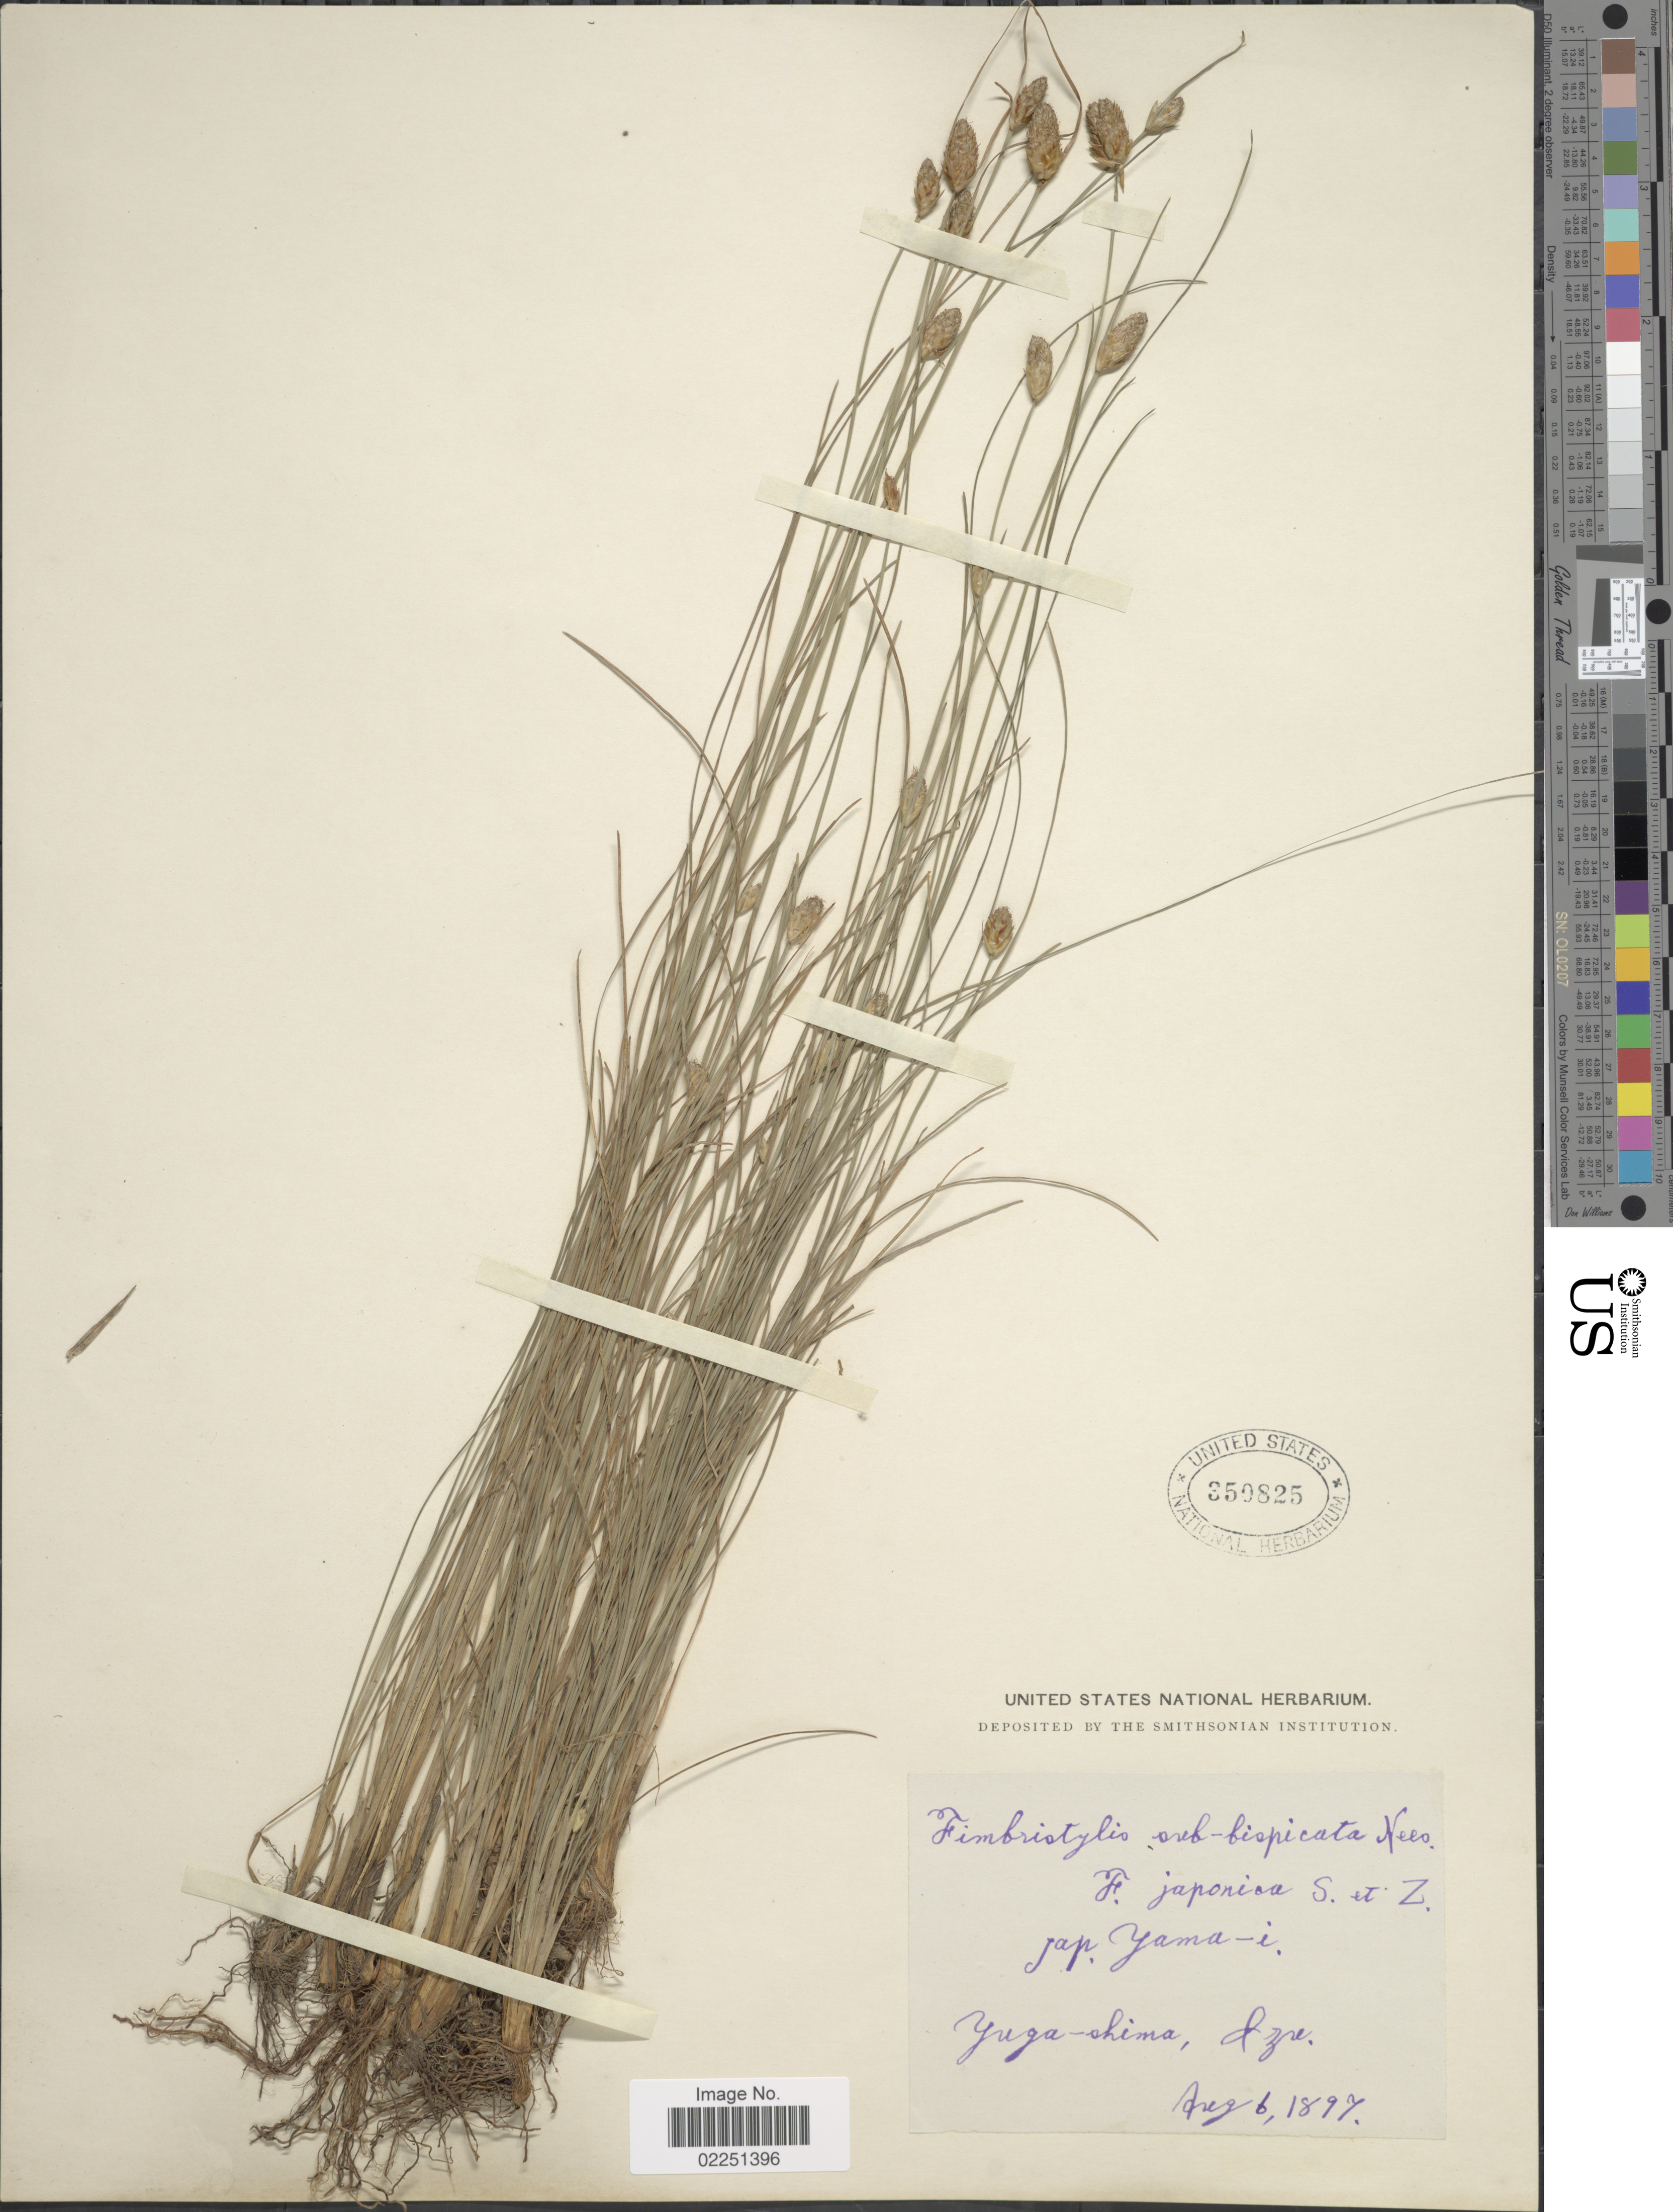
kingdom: Plantae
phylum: Tracheophyta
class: Liliopsida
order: Poales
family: Cyperaceae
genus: Fimbristylis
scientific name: Fimbristylis subbispicata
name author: Nees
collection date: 1897-08-06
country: Japan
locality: Yuga-shima, Izu.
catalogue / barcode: US 350825